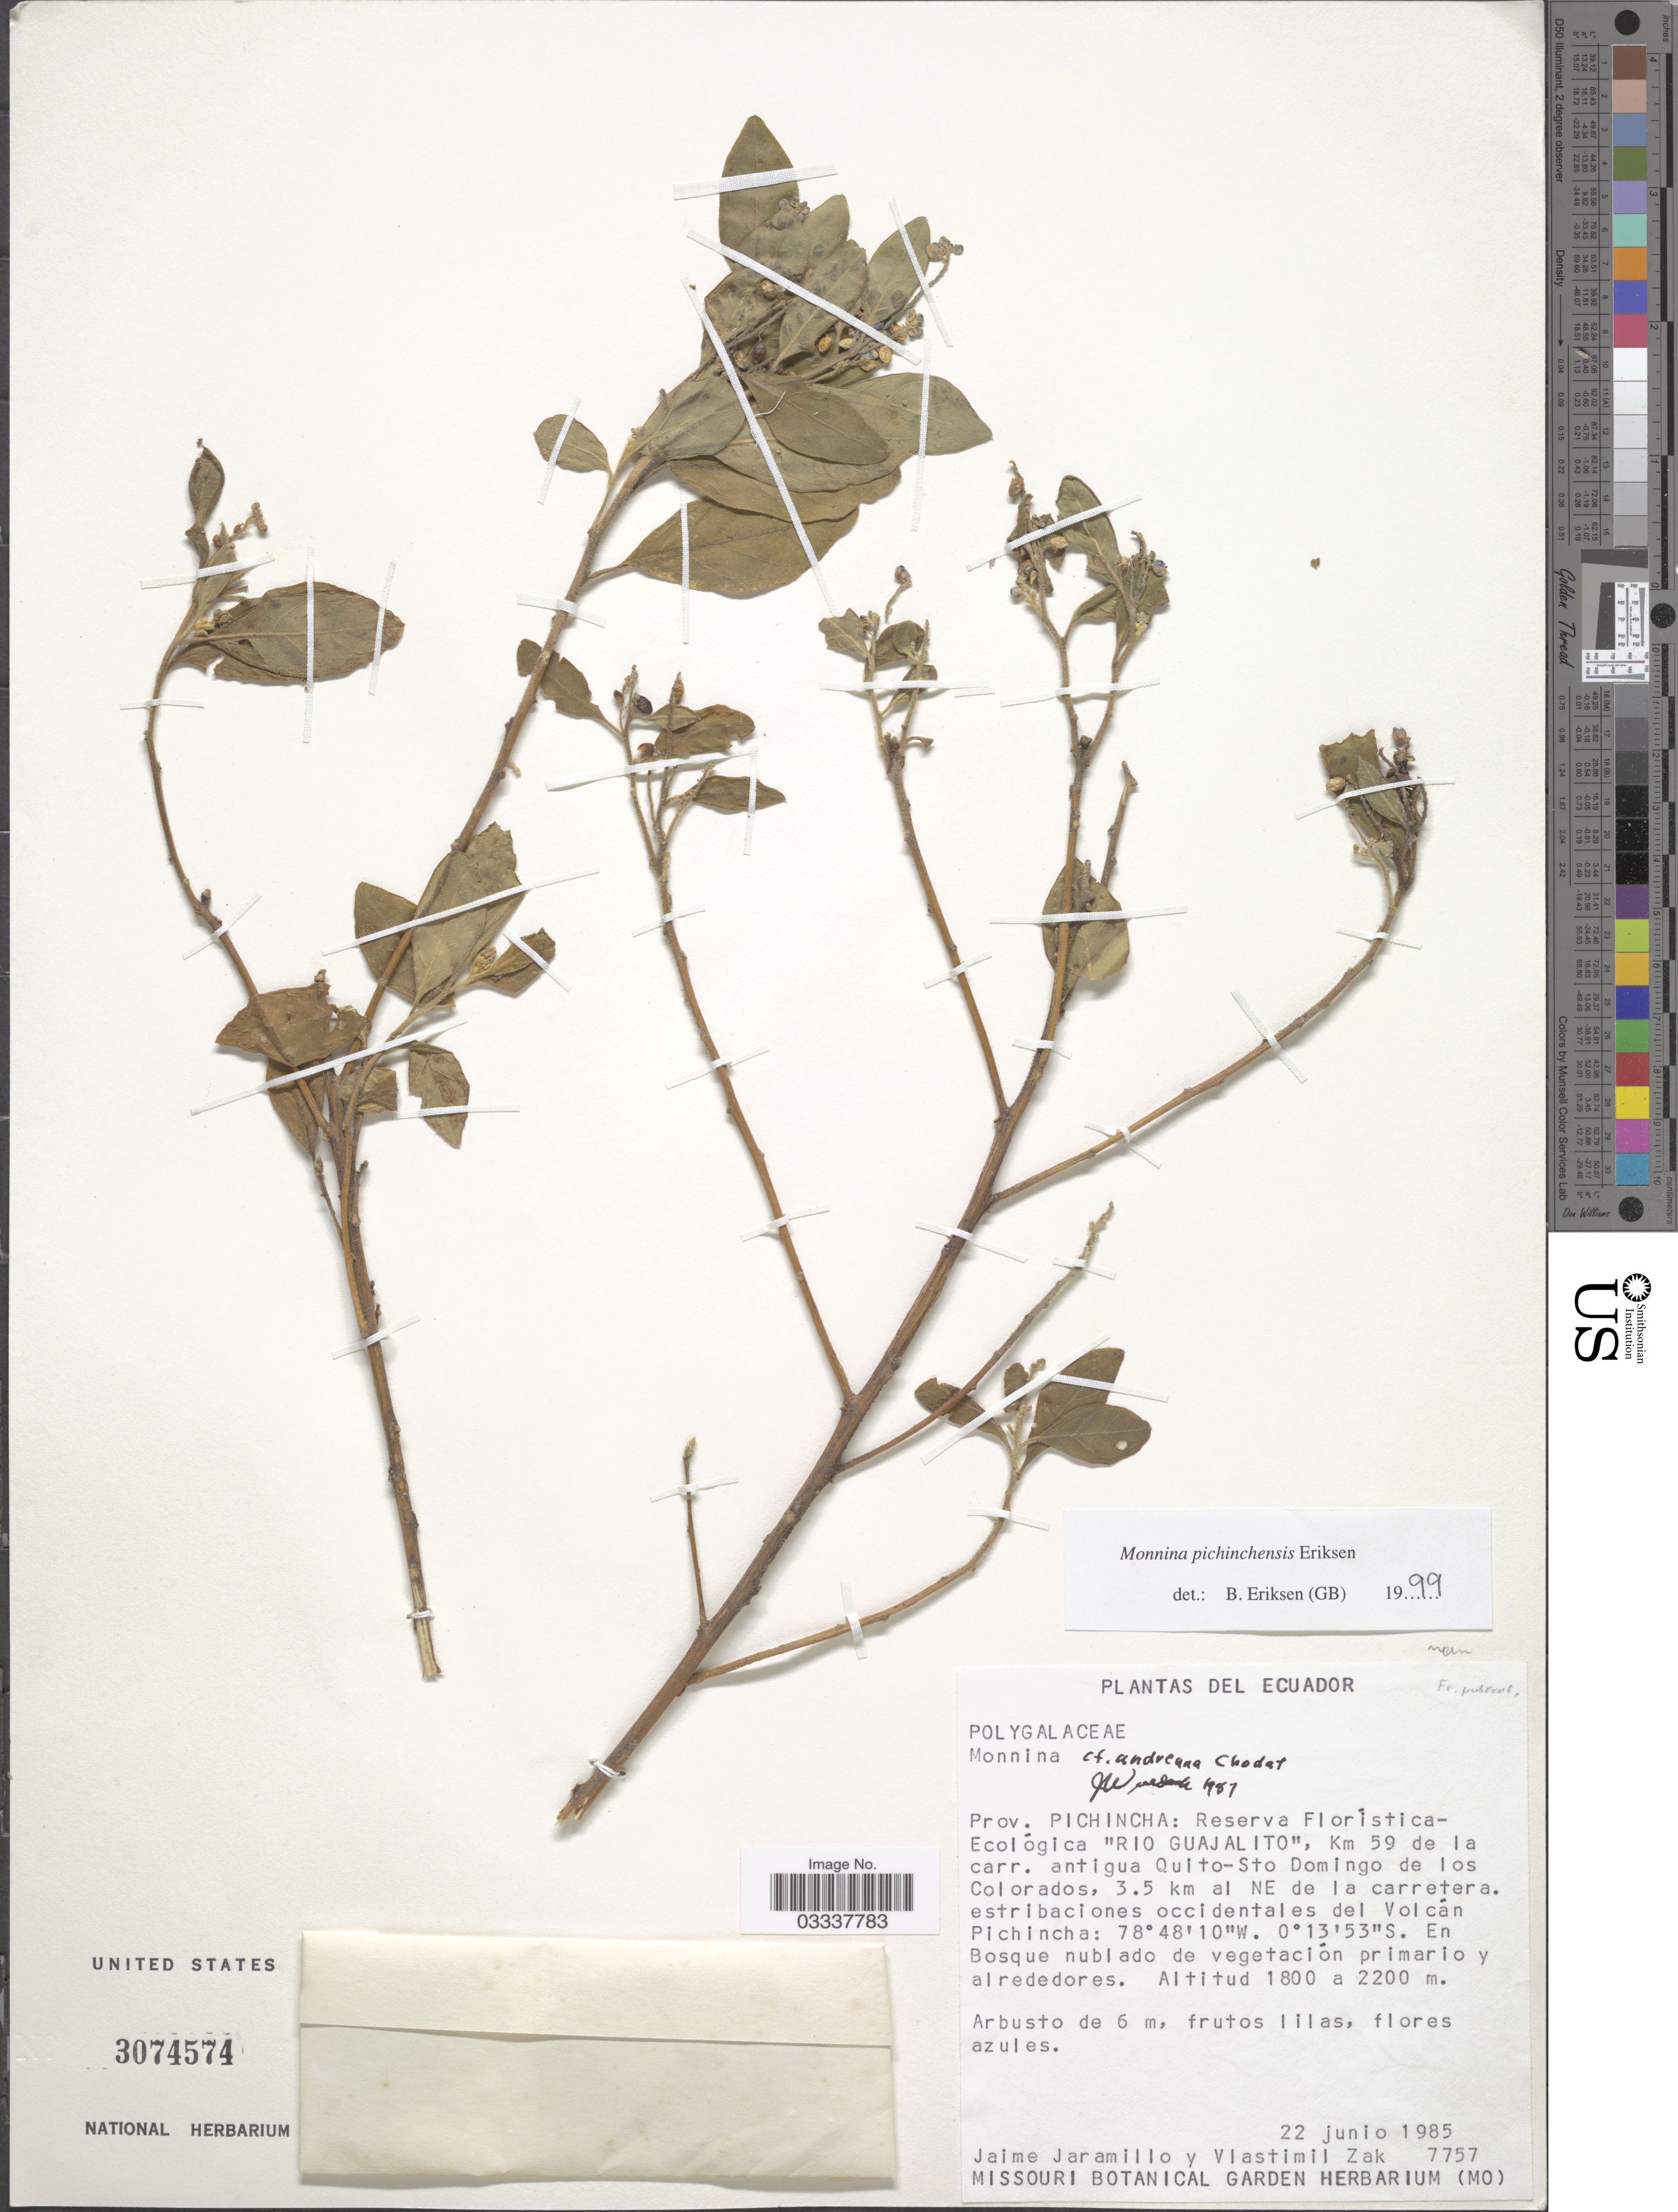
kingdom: Plantae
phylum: Tracheophyta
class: Magnoliopsida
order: Fabales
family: Polygalaceae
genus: Monnina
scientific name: Monnina pichinchensis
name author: B. Eriksen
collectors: J. Jaramillo & V. Zak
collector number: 7757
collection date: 1985-06-22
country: Ecuador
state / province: Pichincha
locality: Reserva Floristica-Ecológica "Rio Guajalito", km 59 de la carr. antigua Quito-Sto Domingo de los Colorados, 3.5 km al NE de la carretera.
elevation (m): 1800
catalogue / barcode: US 30747574